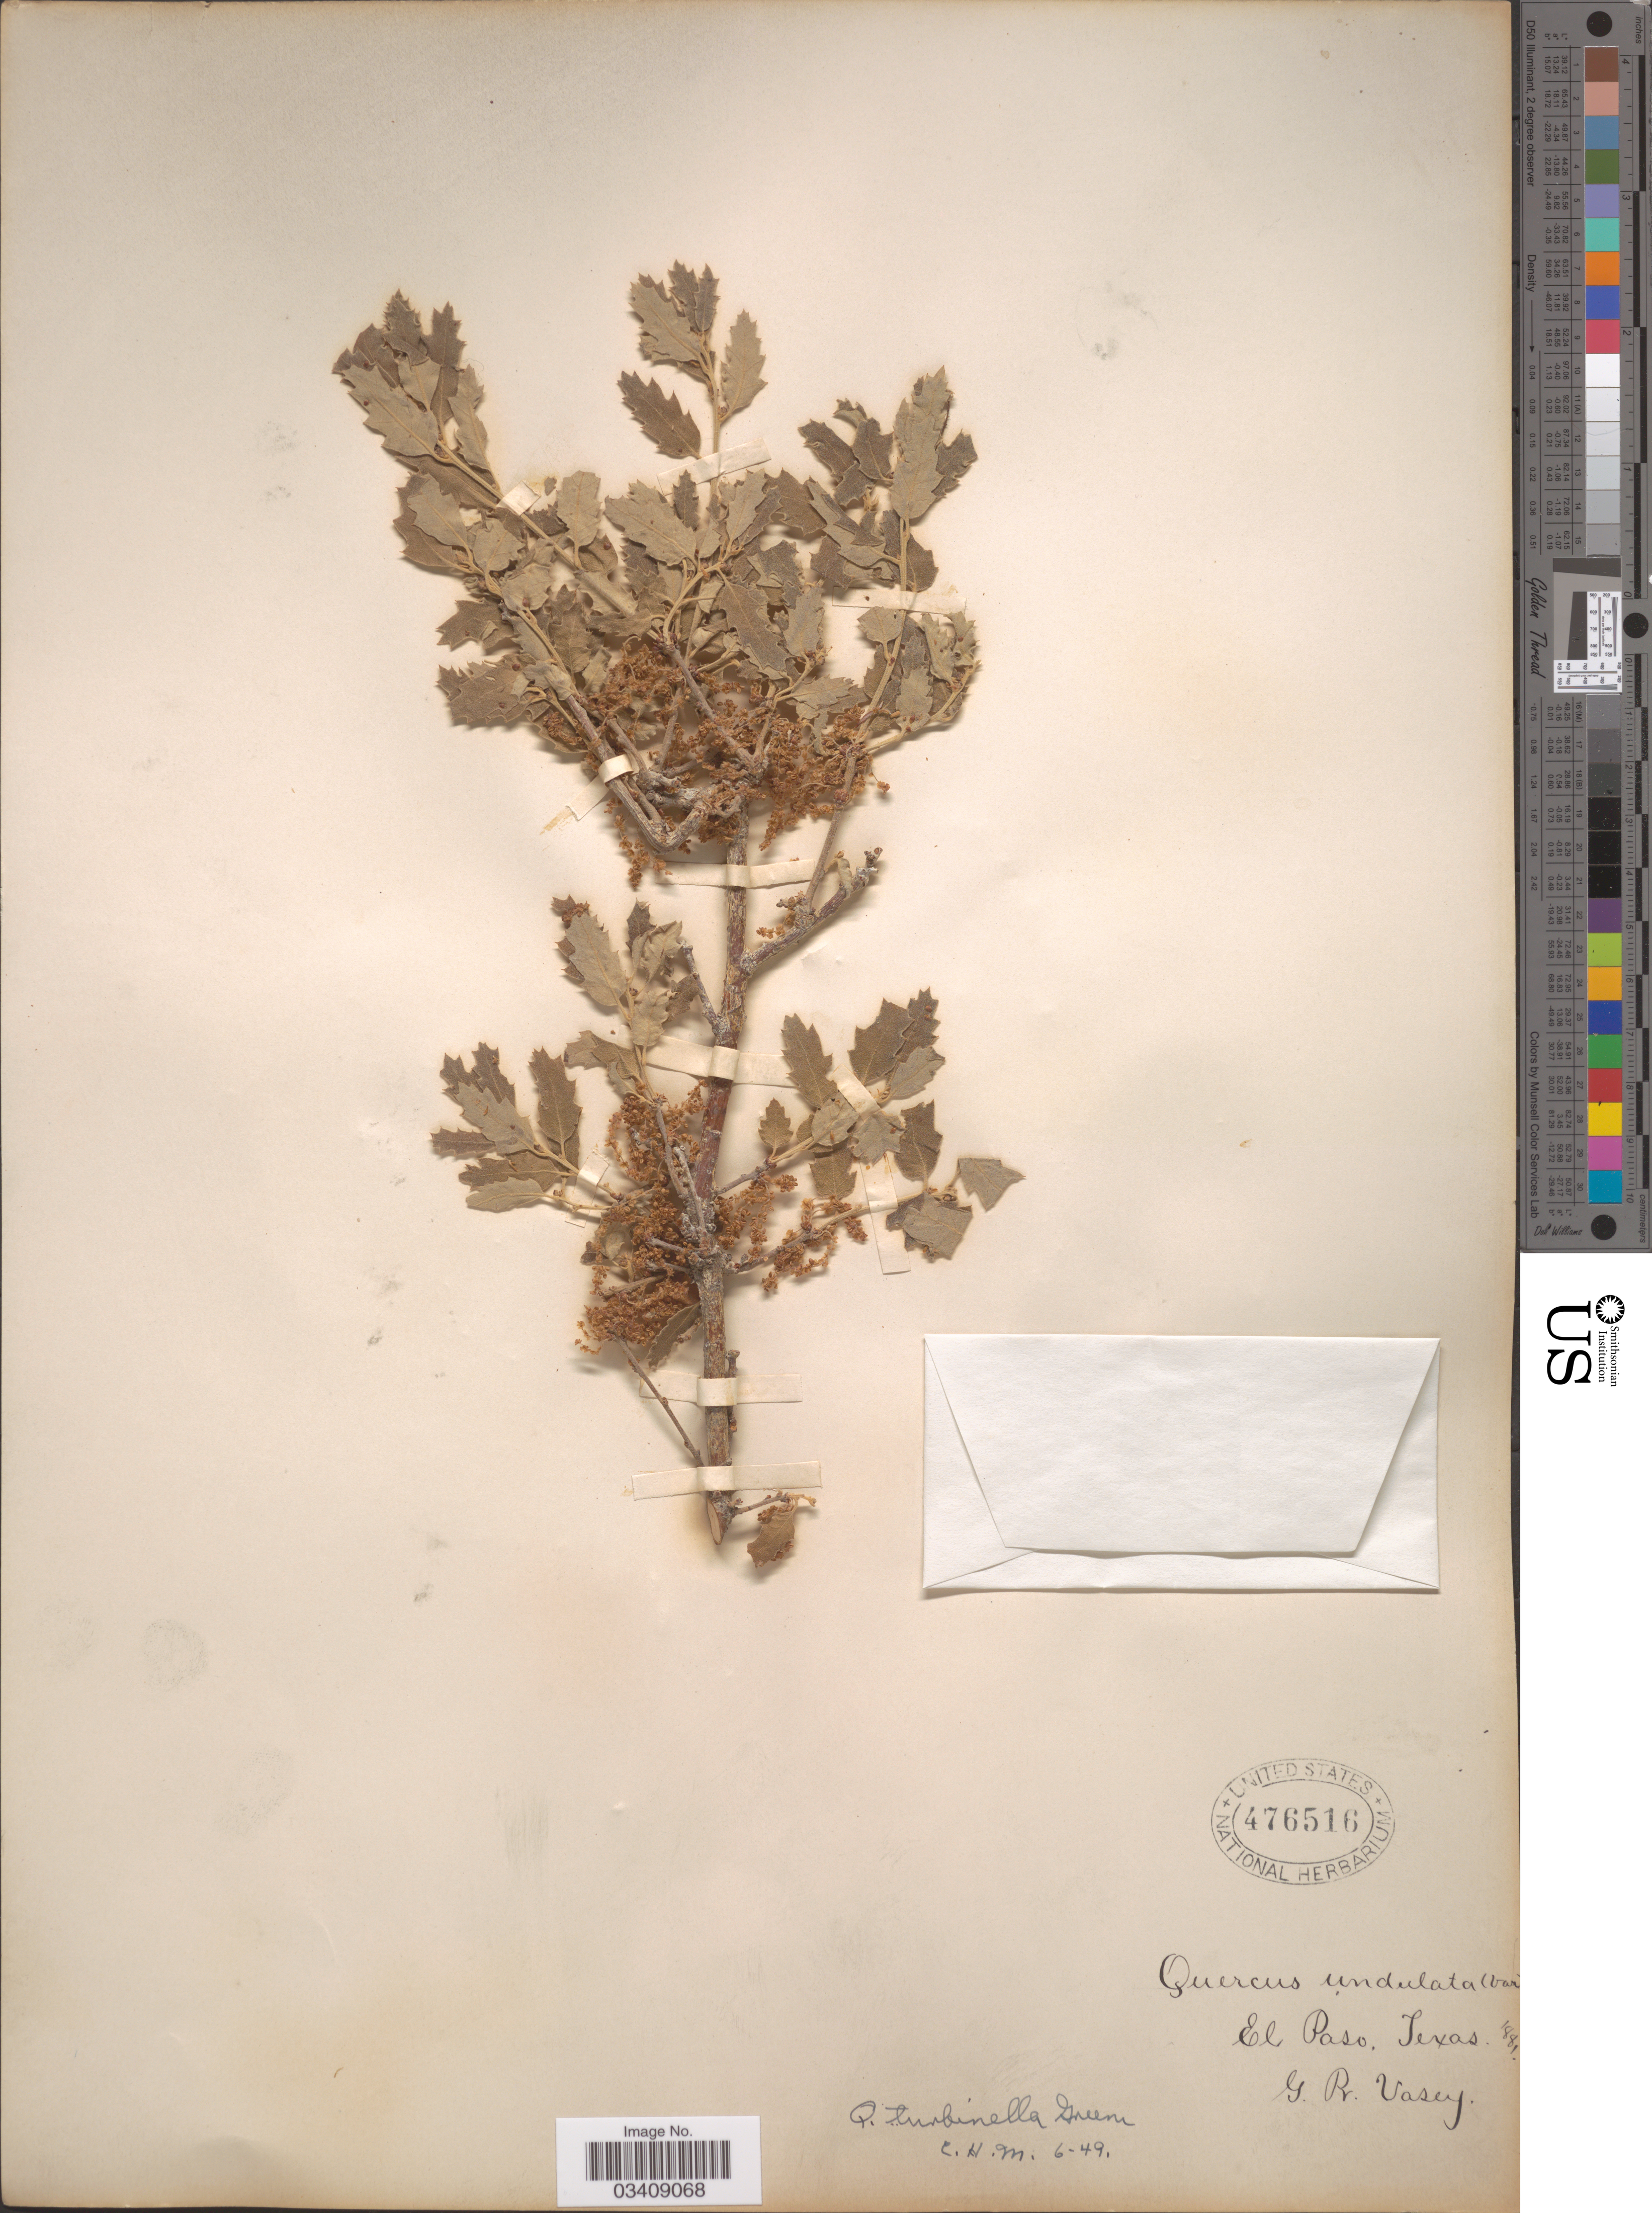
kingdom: Plantae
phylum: Tracheophyta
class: Magnoliopsida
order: Fagales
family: Fagaceae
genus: Quercus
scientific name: Quercus turbinella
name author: Greene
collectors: G. R. Vasey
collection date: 1881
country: United States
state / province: Texas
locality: El Paso.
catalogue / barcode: US 476516